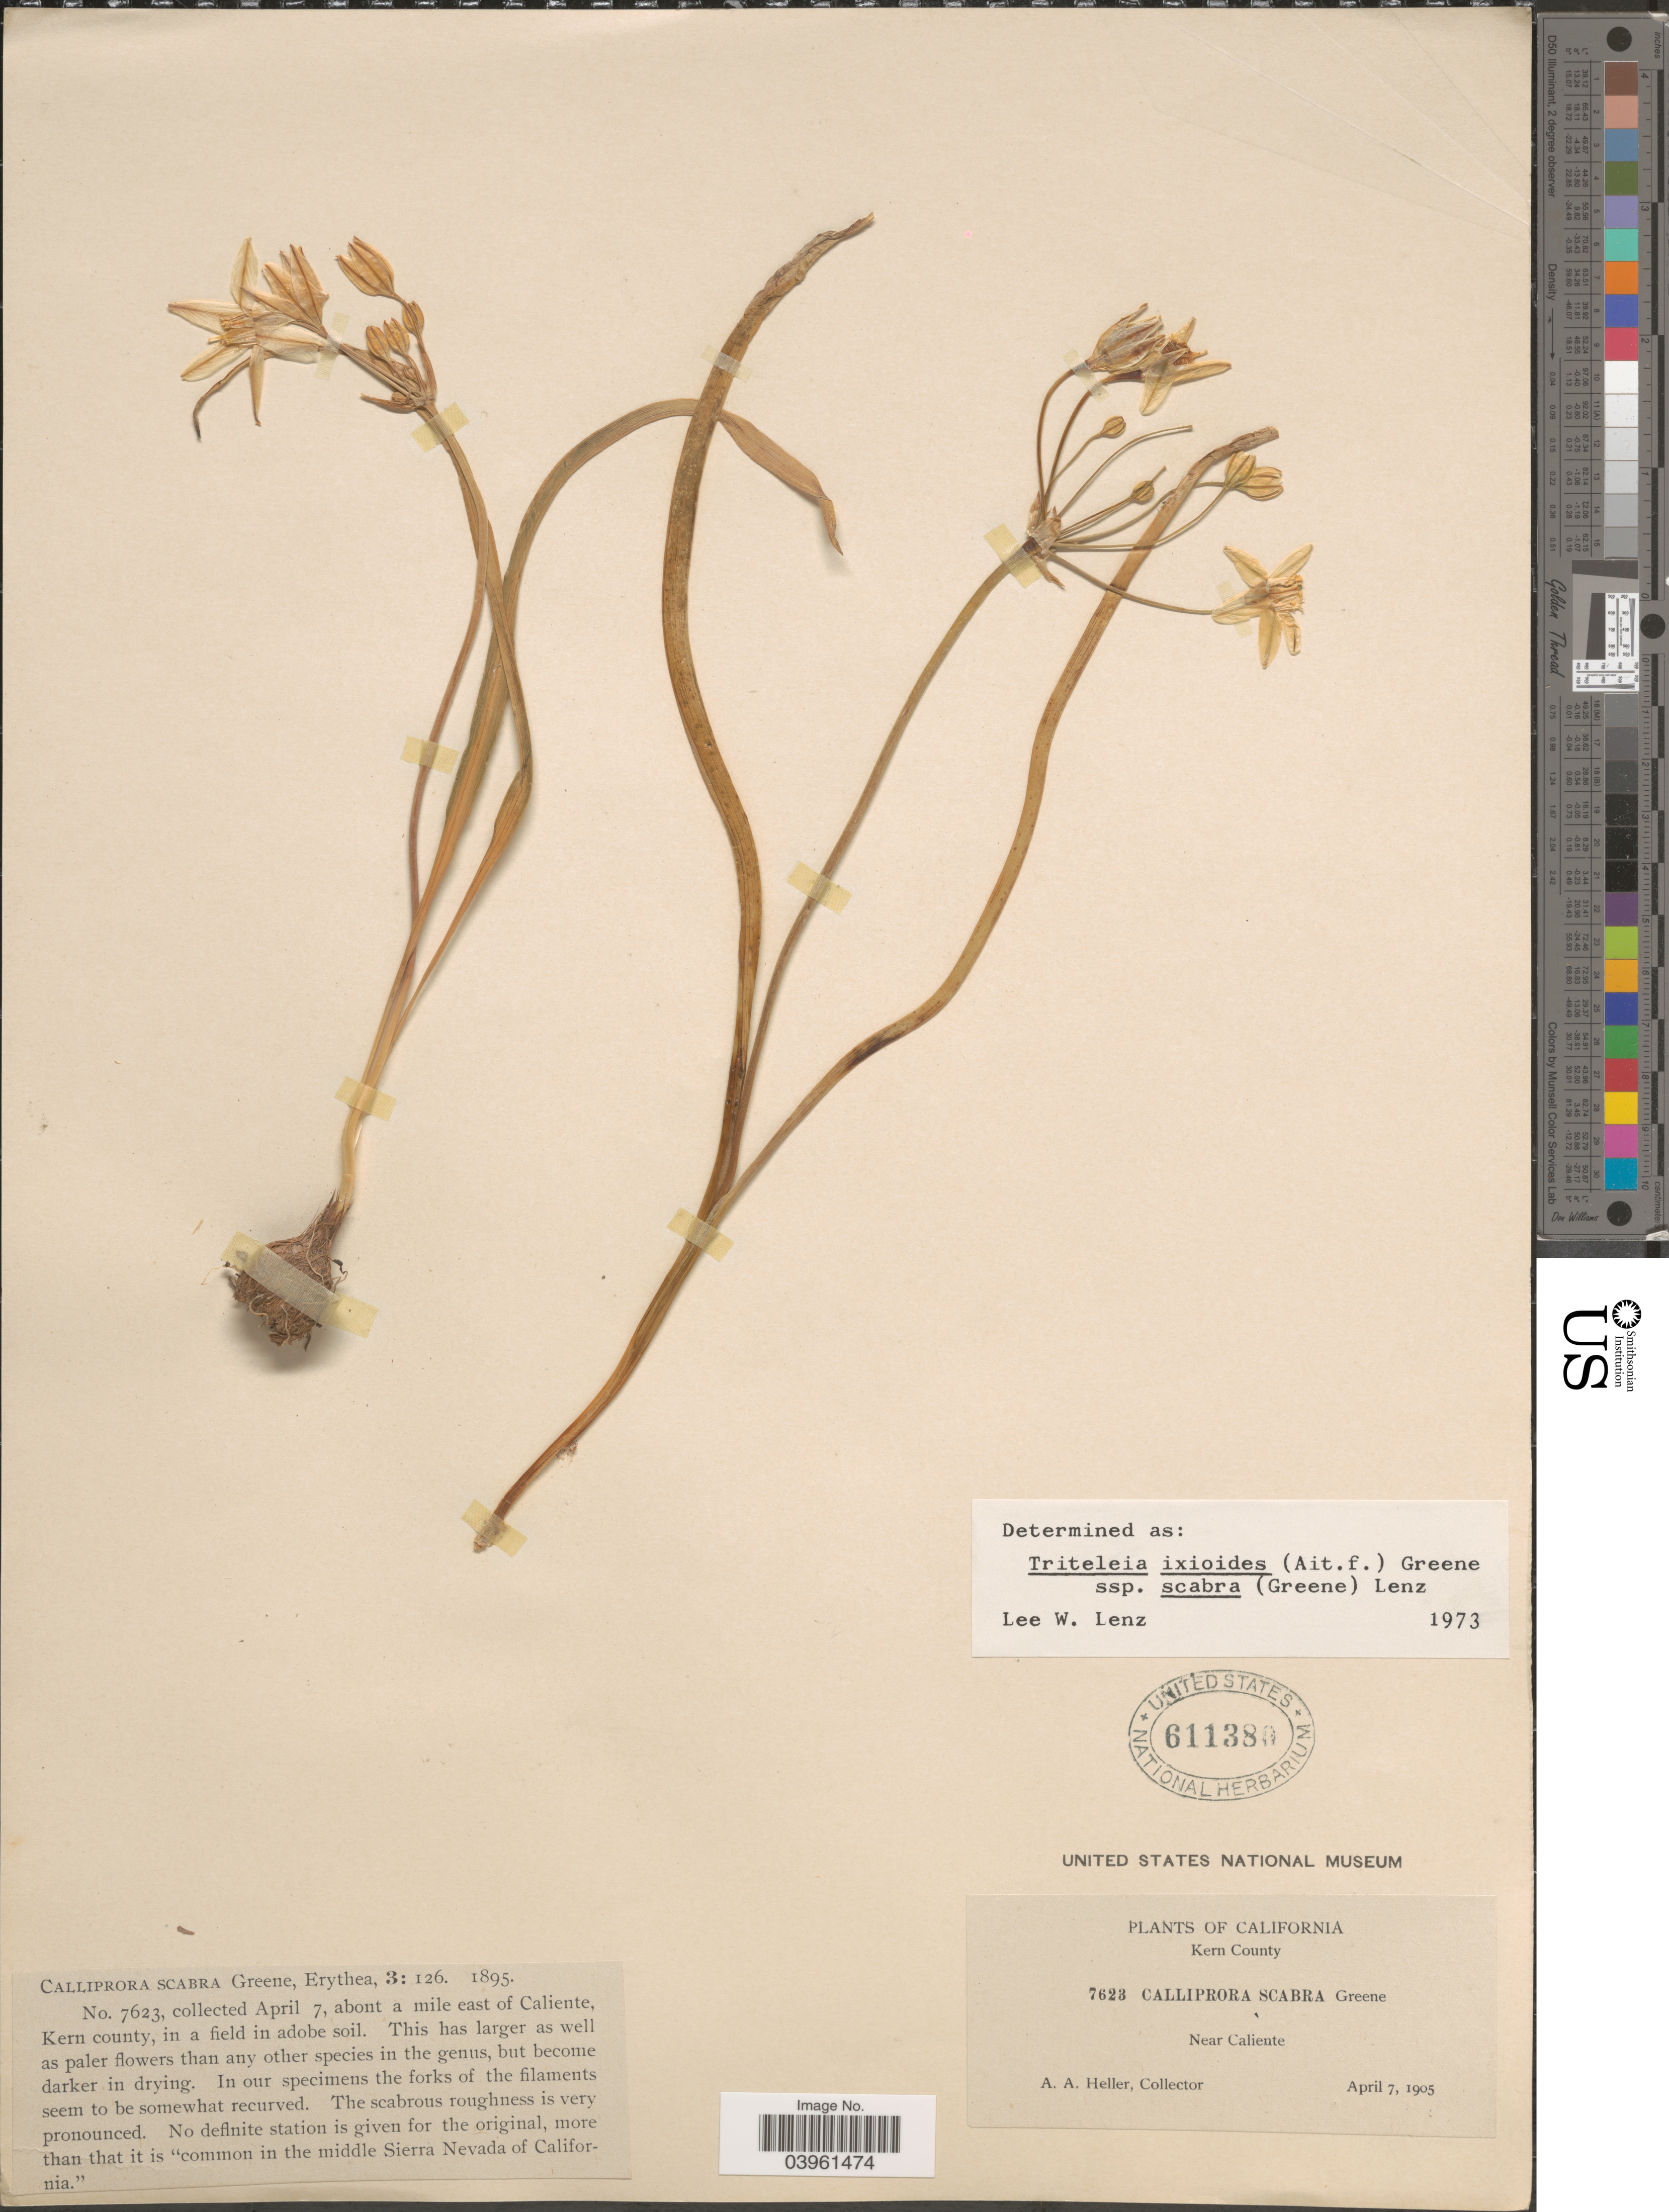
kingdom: Plantae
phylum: Tracheophyta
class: Liliopsida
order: Asparagales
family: Asparagaceae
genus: Triteleia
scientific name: Triteleia ixioides subsp. scabra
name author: (R. Br.) Greene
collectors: A. A. Heller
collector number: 7623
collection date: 1905-04-07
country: United States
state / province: California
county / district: Kern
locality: Kern County. Near Caliente. About a mile east of Caliente, Kern county, in a field in adobe soil.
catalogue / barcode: US 611380